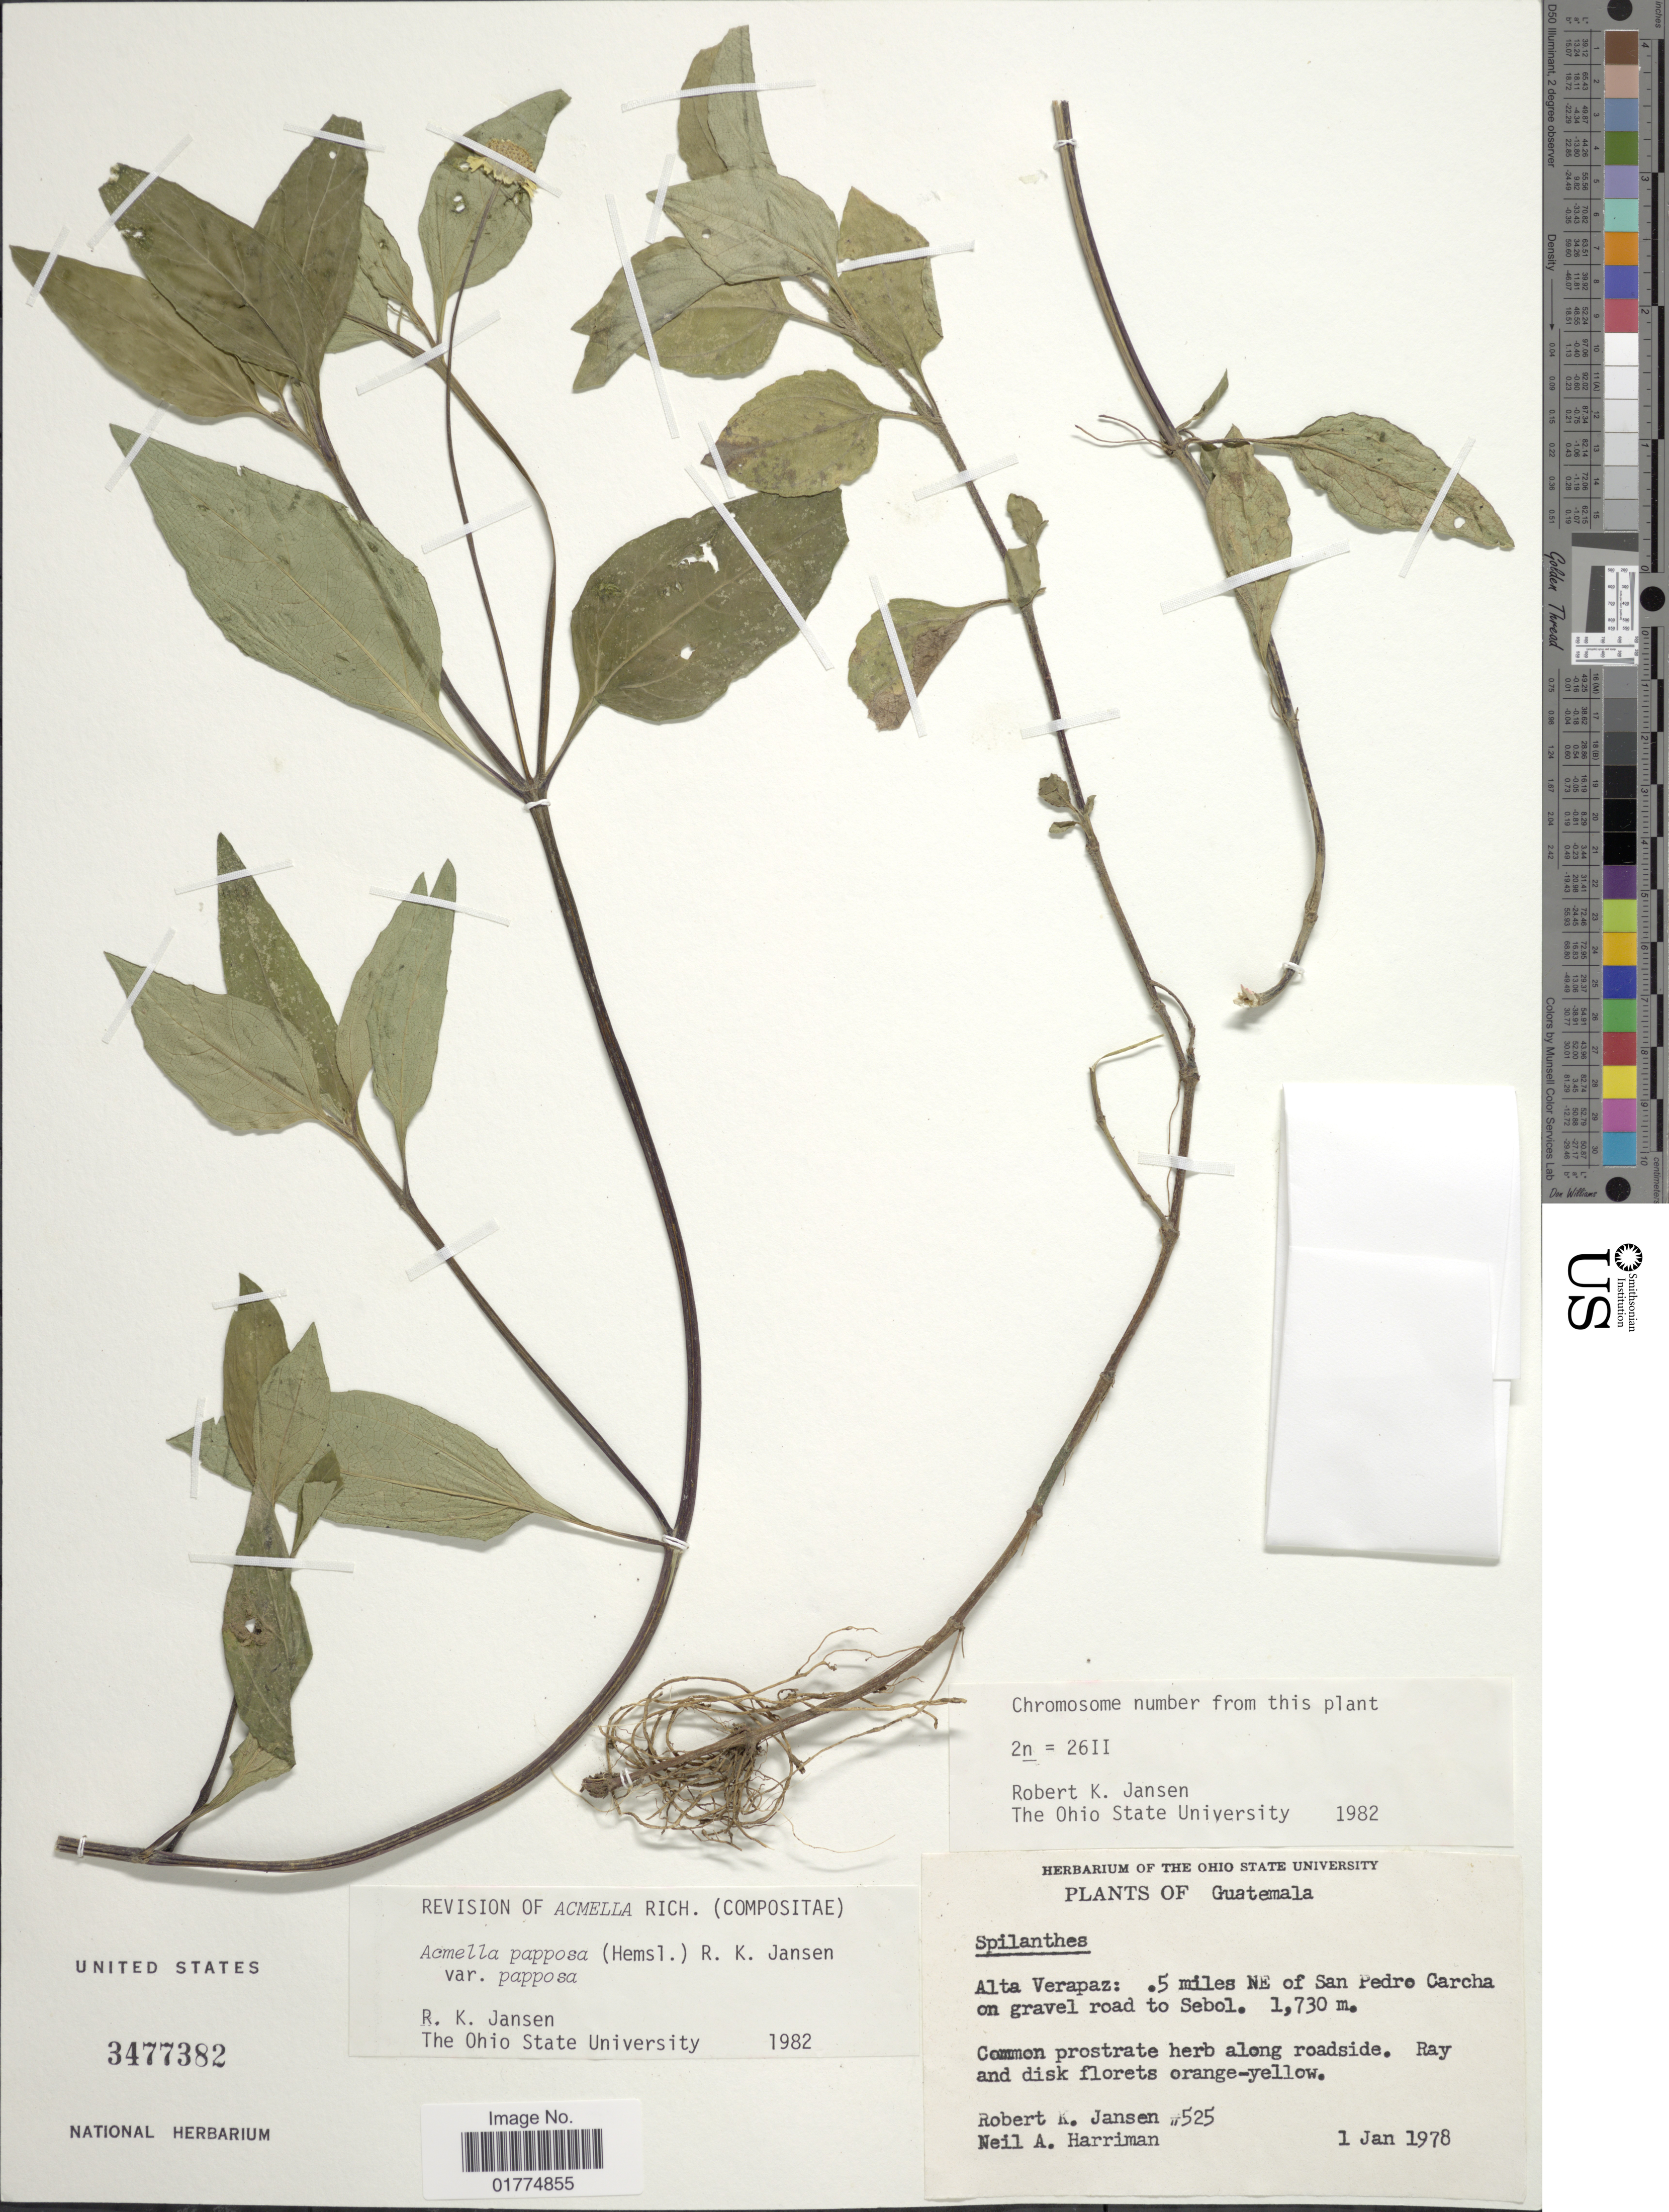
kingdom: Plantae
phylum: Tracheophyta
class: Magnoliopsida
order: Asterales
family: Asteraceae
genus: Acmella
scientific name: Acmella papposa var. papposa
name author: (Hemsl.) R.K. Jansen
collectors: R. K. Jansen & N. A. Harriman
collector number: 525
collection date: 1978-01-01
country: Guatemala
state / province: Alta Verapaz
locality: Alta Verapaz: 5 miles NE of San Pedro Carcha on gravel road to Sebol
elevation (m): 1730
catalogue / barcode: US 3477382